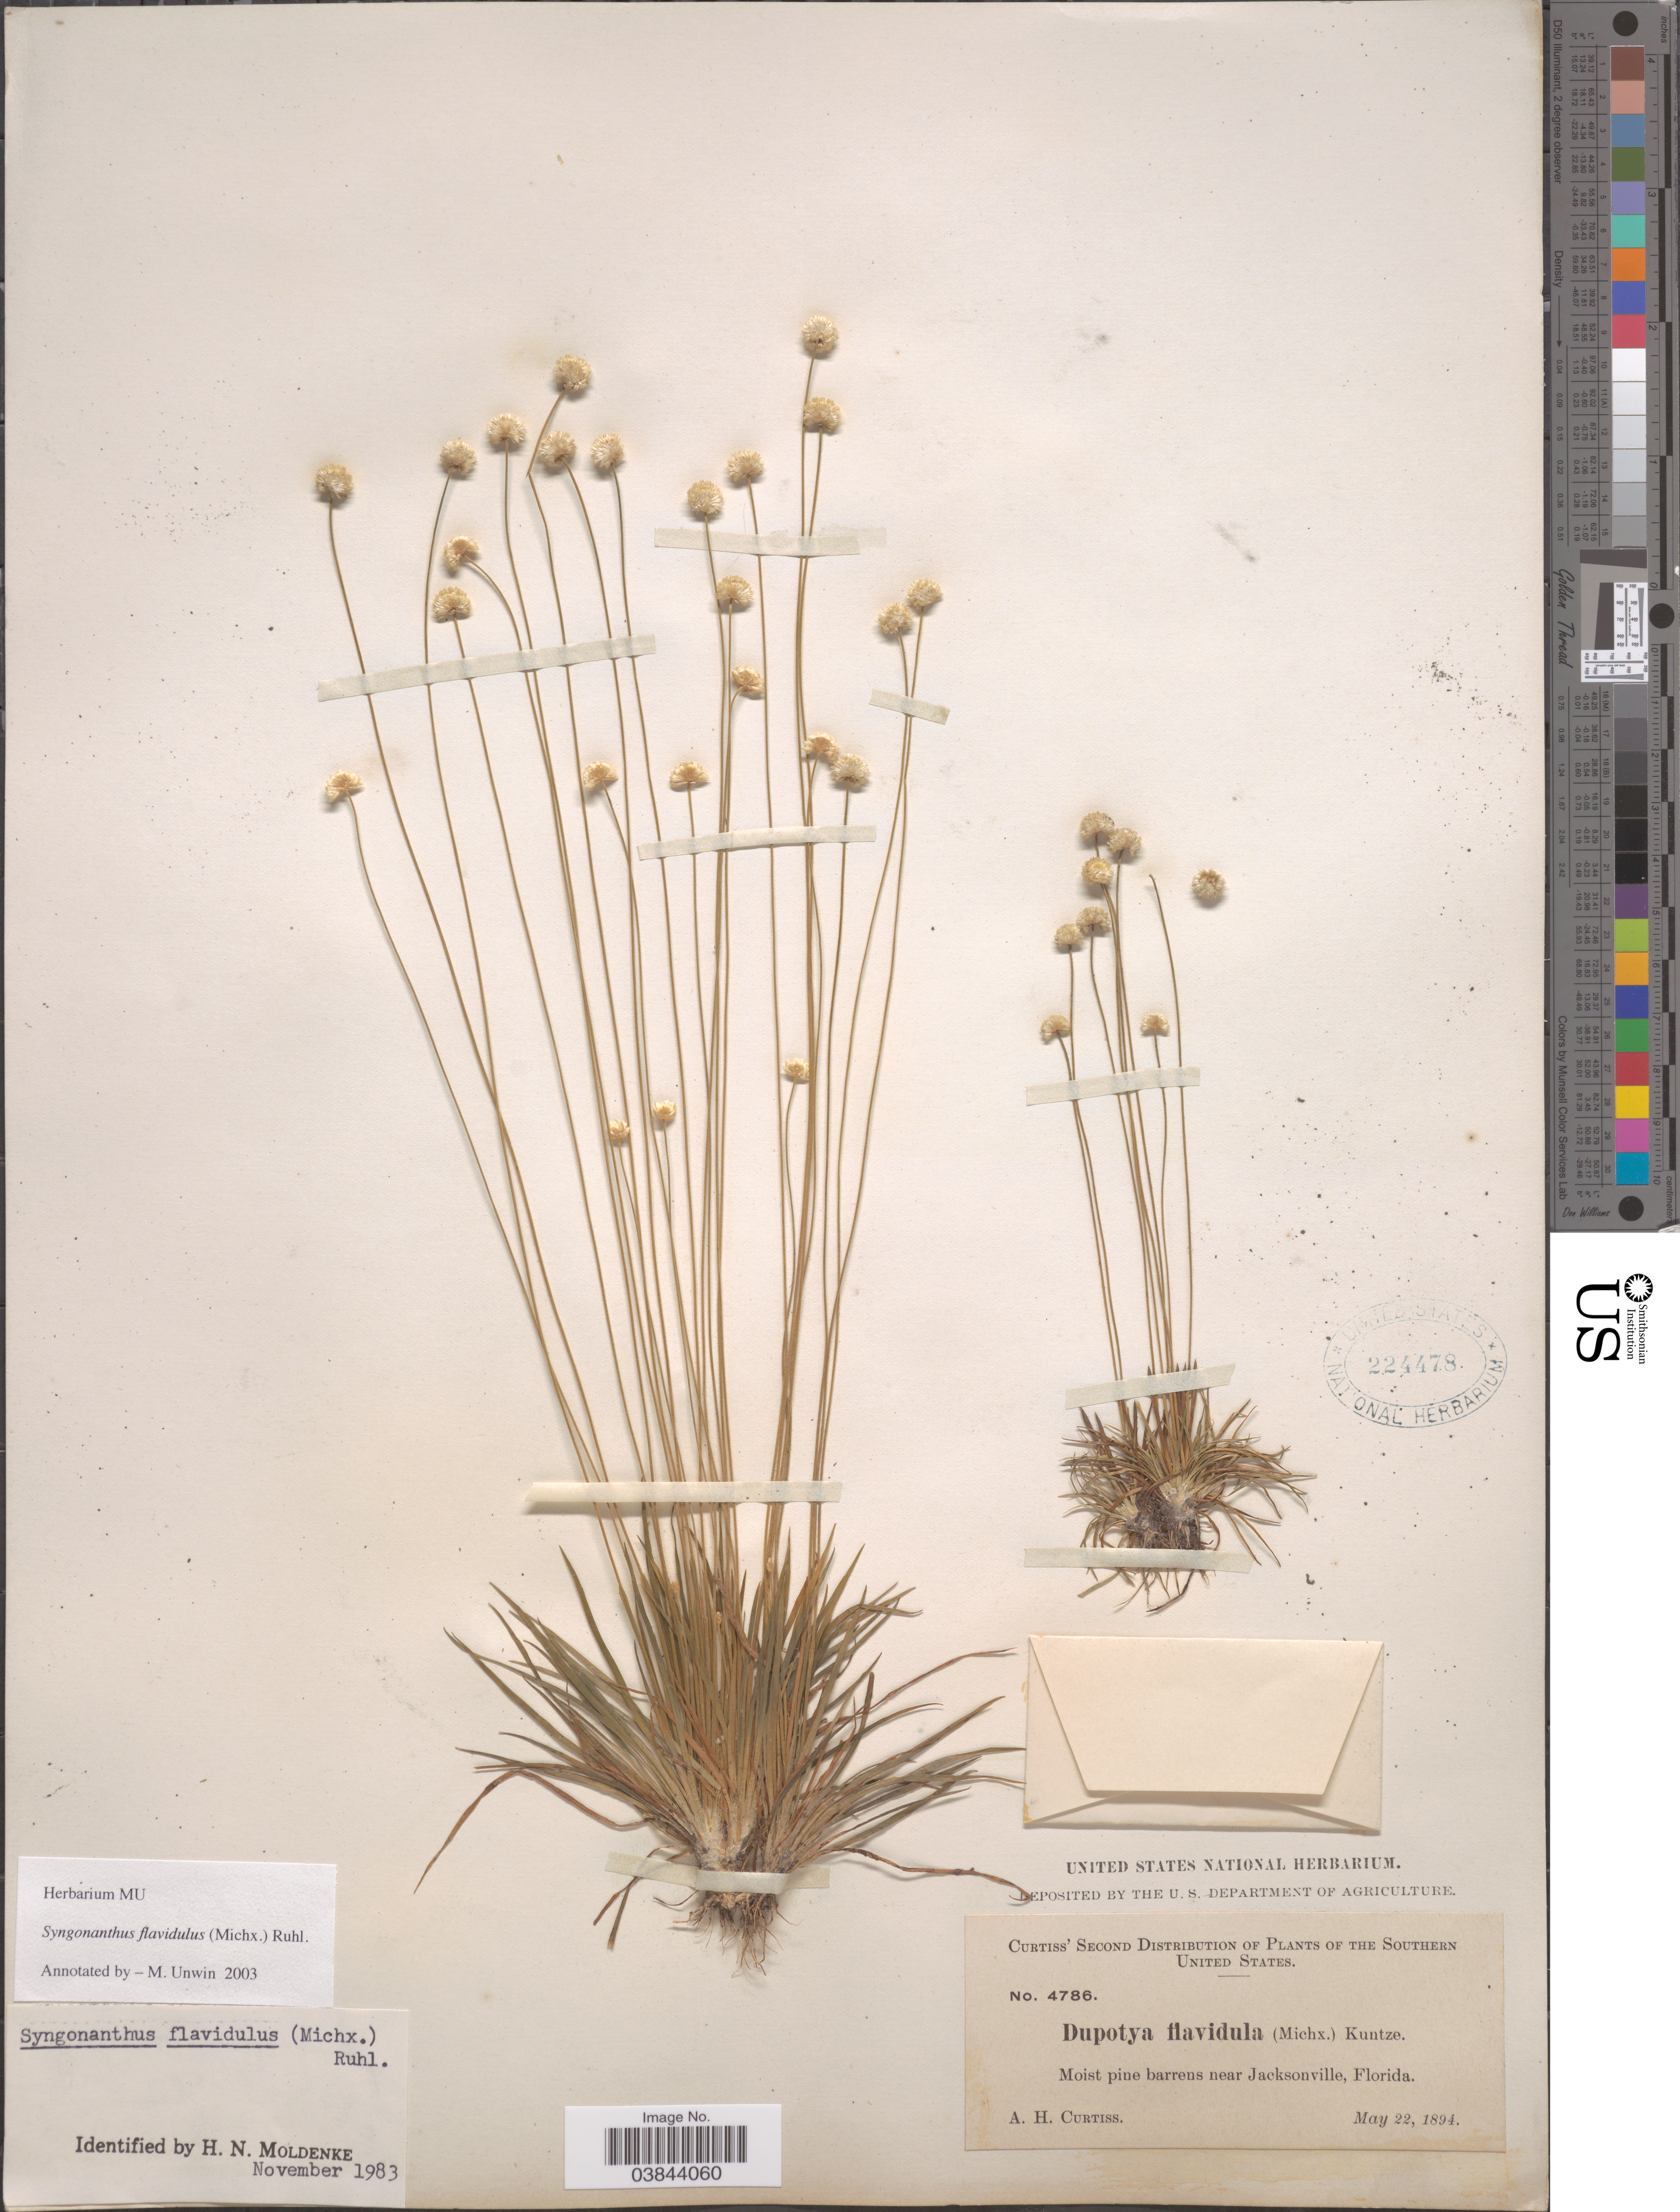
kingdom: Plantae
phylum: Tracheophyta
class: Liliopsida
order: Poales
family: Eriocaulaceae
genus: Syngonanthus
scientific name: Syngonanthus flavidulus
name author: (Michx.) Ruhland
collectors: A. H. Curtiss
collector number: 4786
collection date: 1894-05-22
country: United States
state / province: Florida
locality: Southern United States. Near Jacksonville.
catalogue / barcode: US 224478